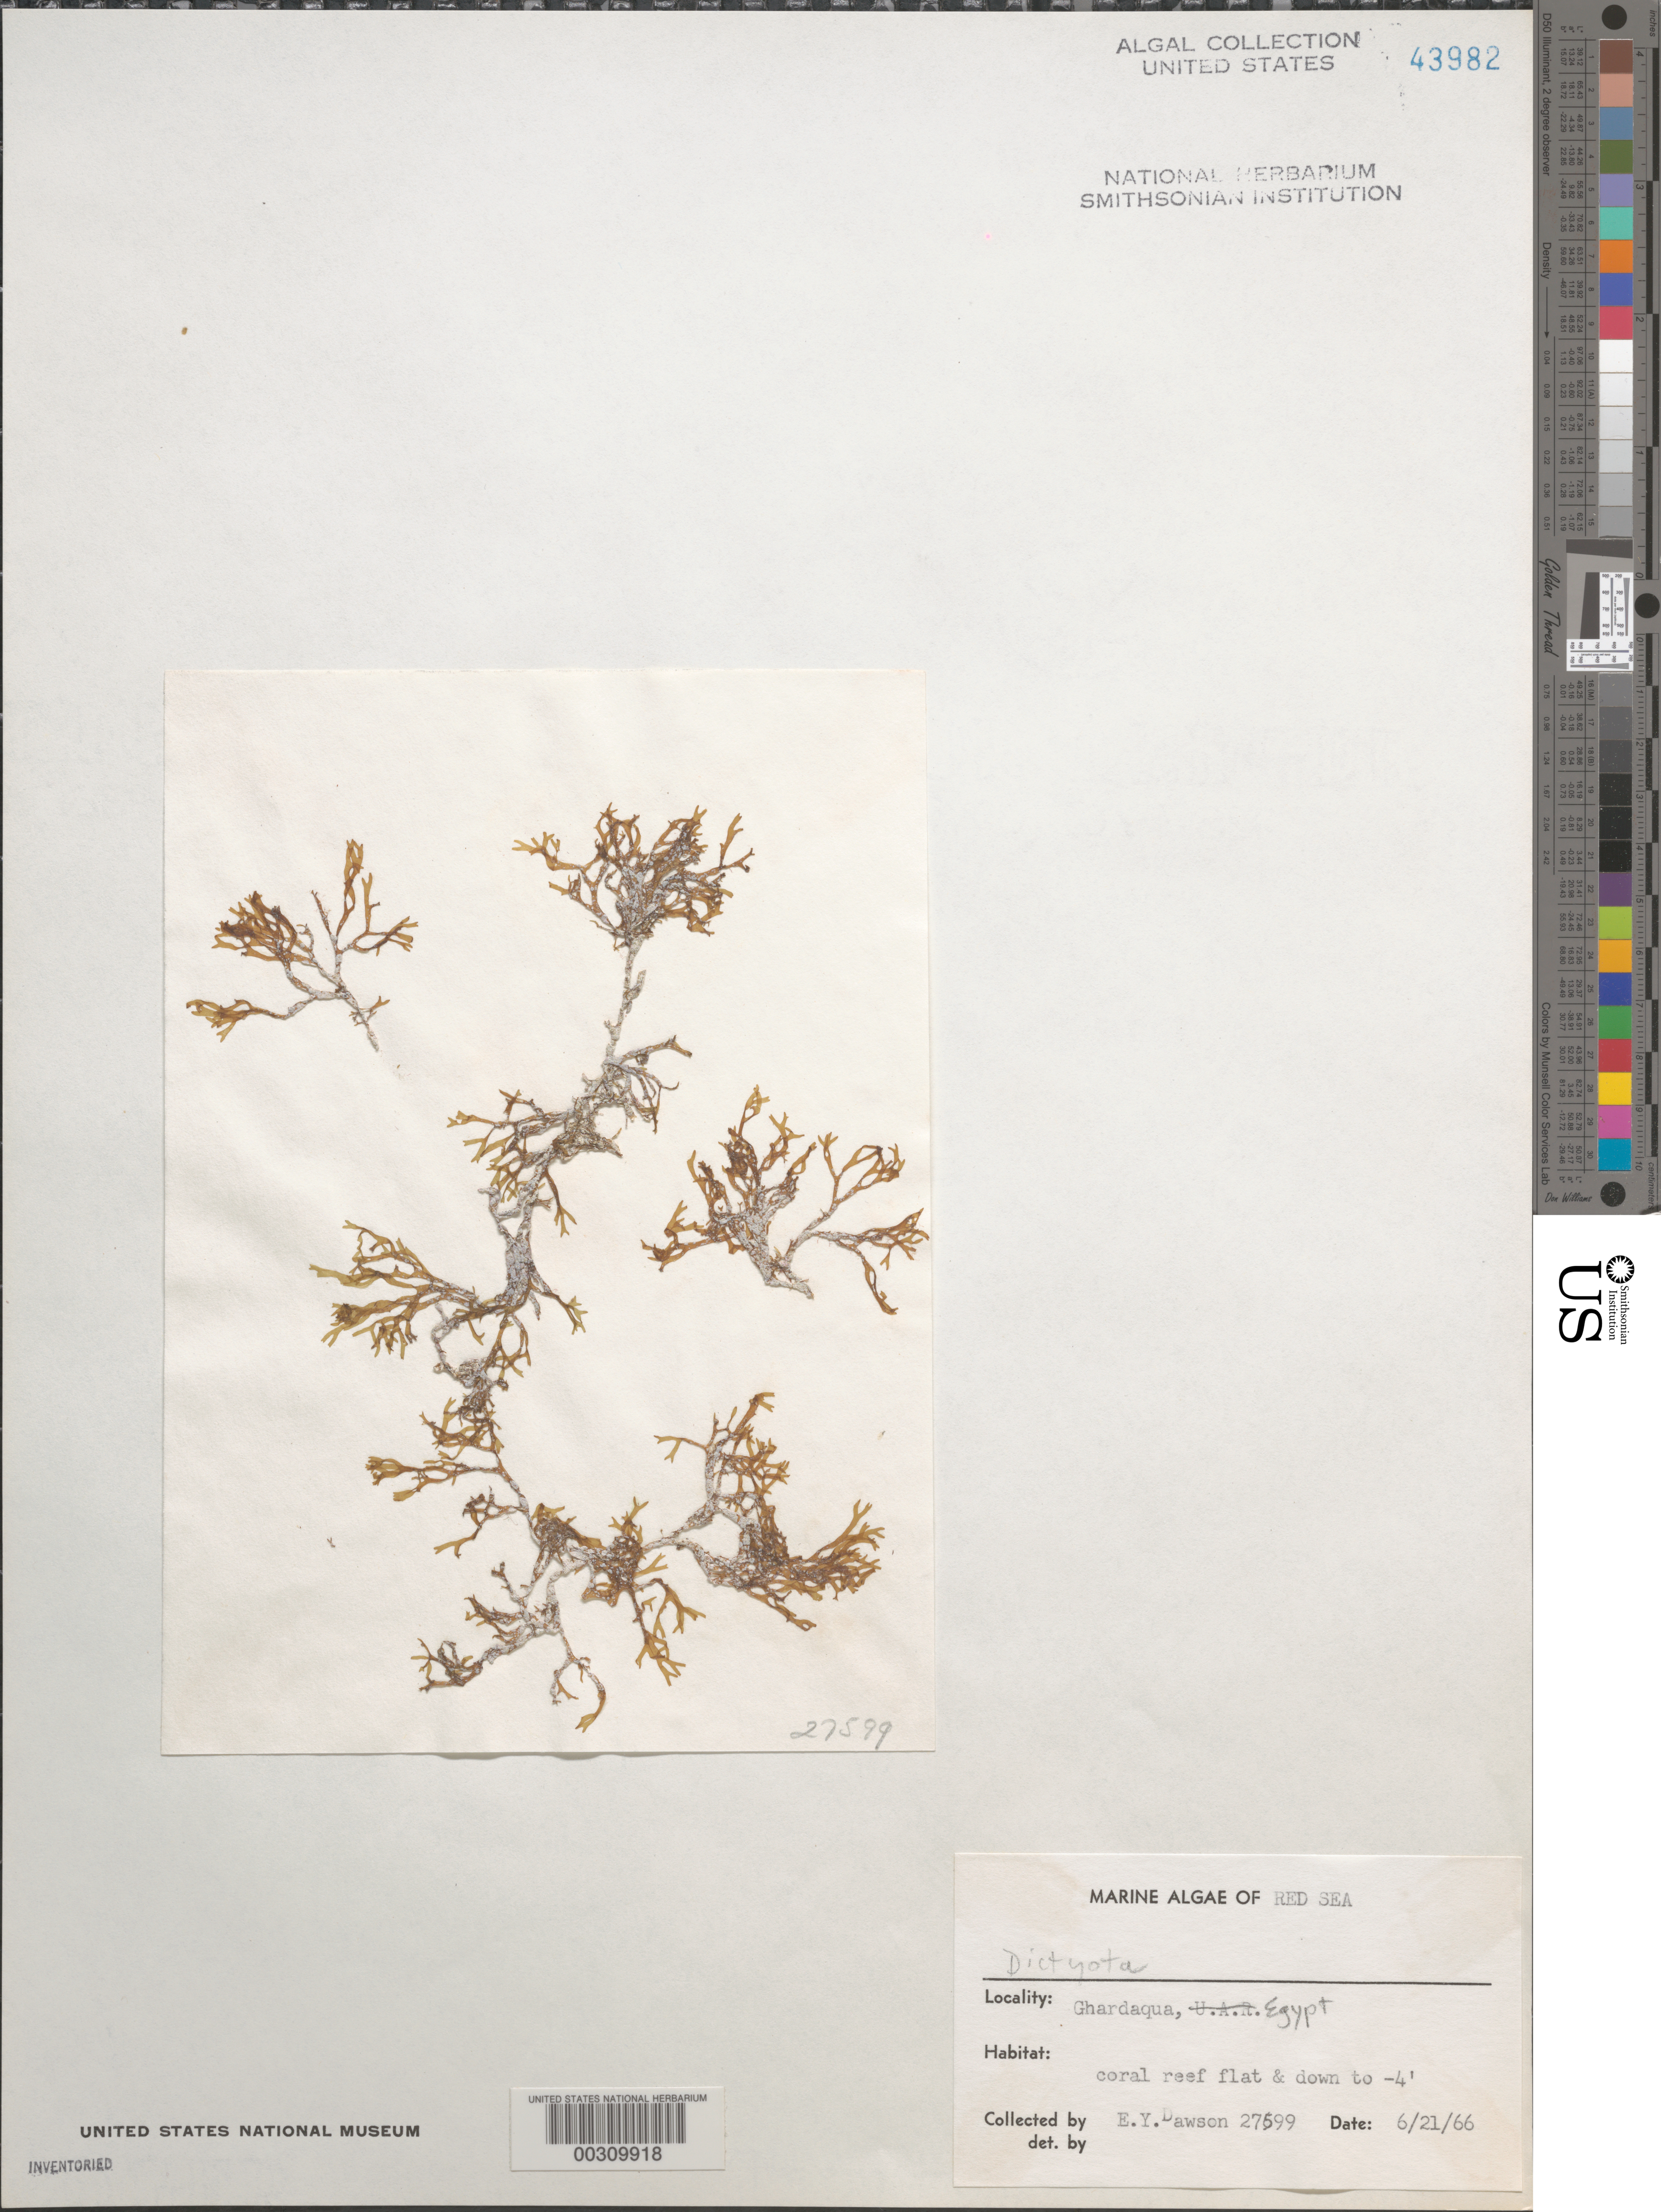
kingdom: Chromista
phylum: Ochrophyta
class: Phaeophyceae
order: Dictyotales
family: Dictyotaceae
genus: Dictyota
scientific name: Dictyota sp.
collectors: E. Y. Dawson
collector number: EYD 27599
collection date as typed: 21 Jun 1966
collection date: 1966-06-21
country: Egypt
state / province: Al Bahr al Ahmar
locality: Ghardaqua, Red Sea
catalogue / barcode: US 43982